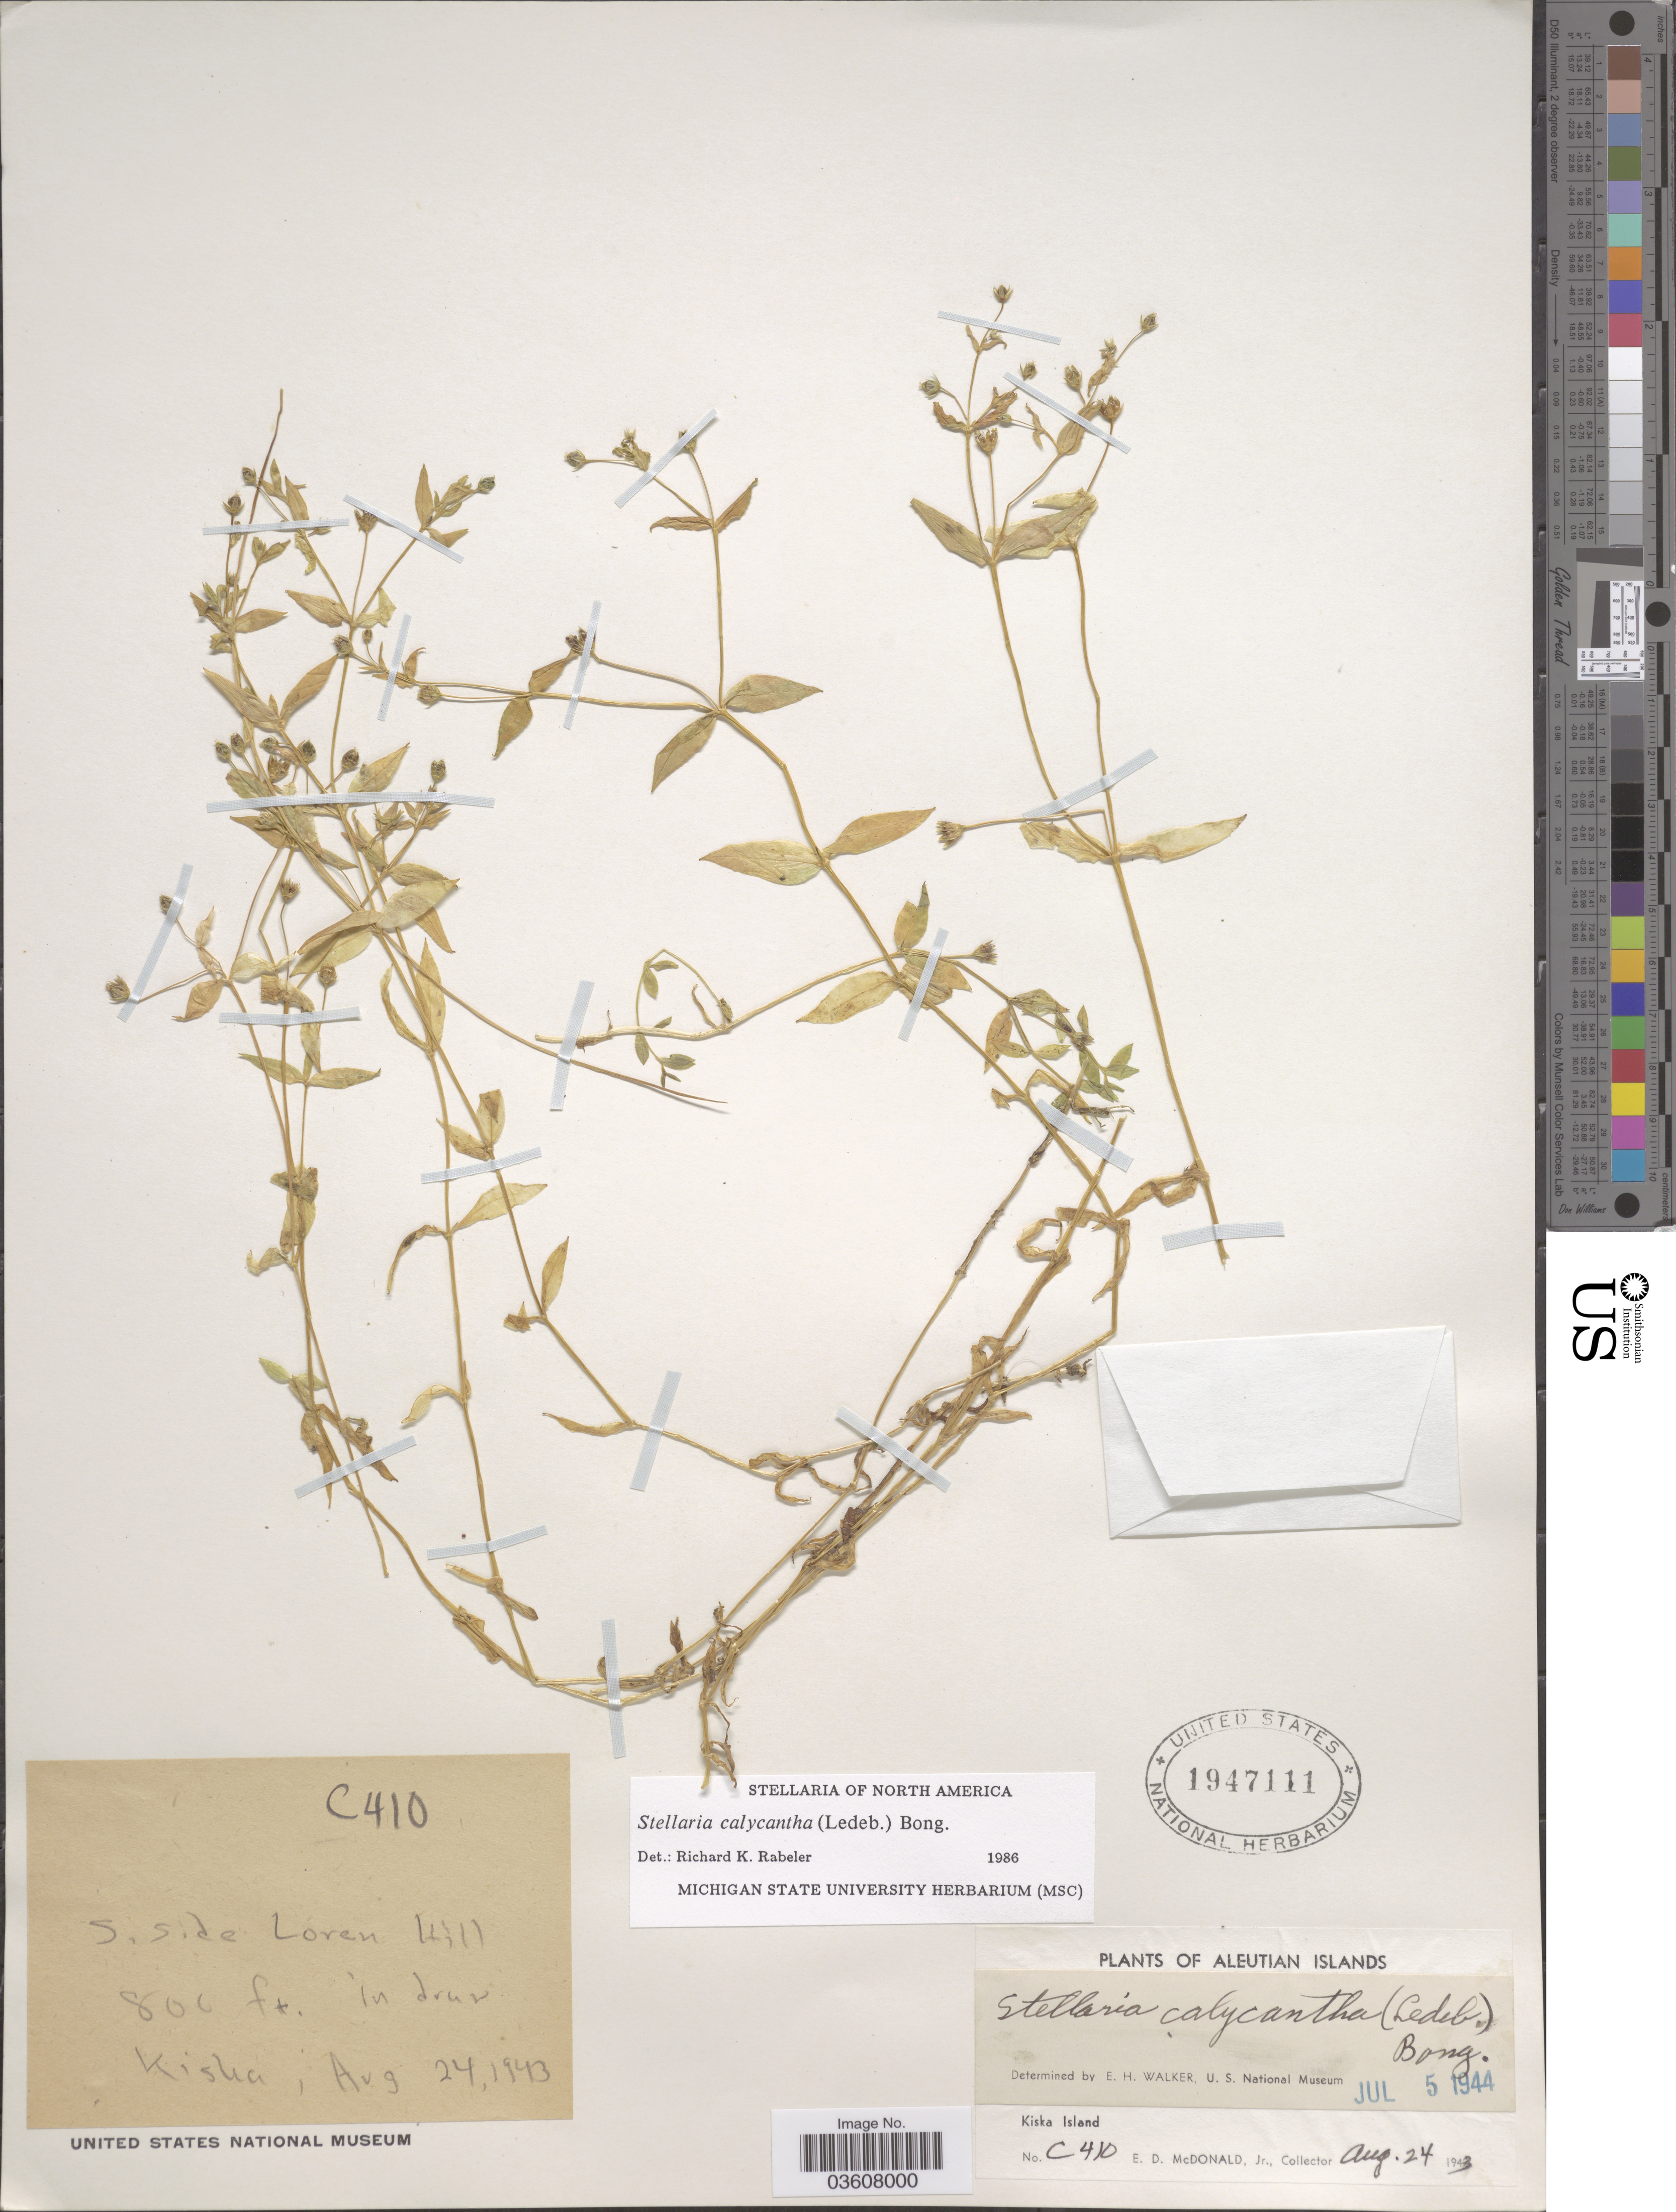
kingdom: Plantae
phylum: Tracheophyta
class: Magnoliopsida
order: Caryophyllales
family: Caryophyllaceae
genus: Stellaria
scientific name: Stellaria calycantha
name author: (Ledeb.) Bong.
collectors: E. D. McDonald Jr.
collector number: C410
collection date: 1943-08-24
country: United States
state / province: Alaska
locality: Aleutian Islands. Kiska Island. S. side Loren hill.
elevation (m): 244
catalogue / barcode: US 1947111